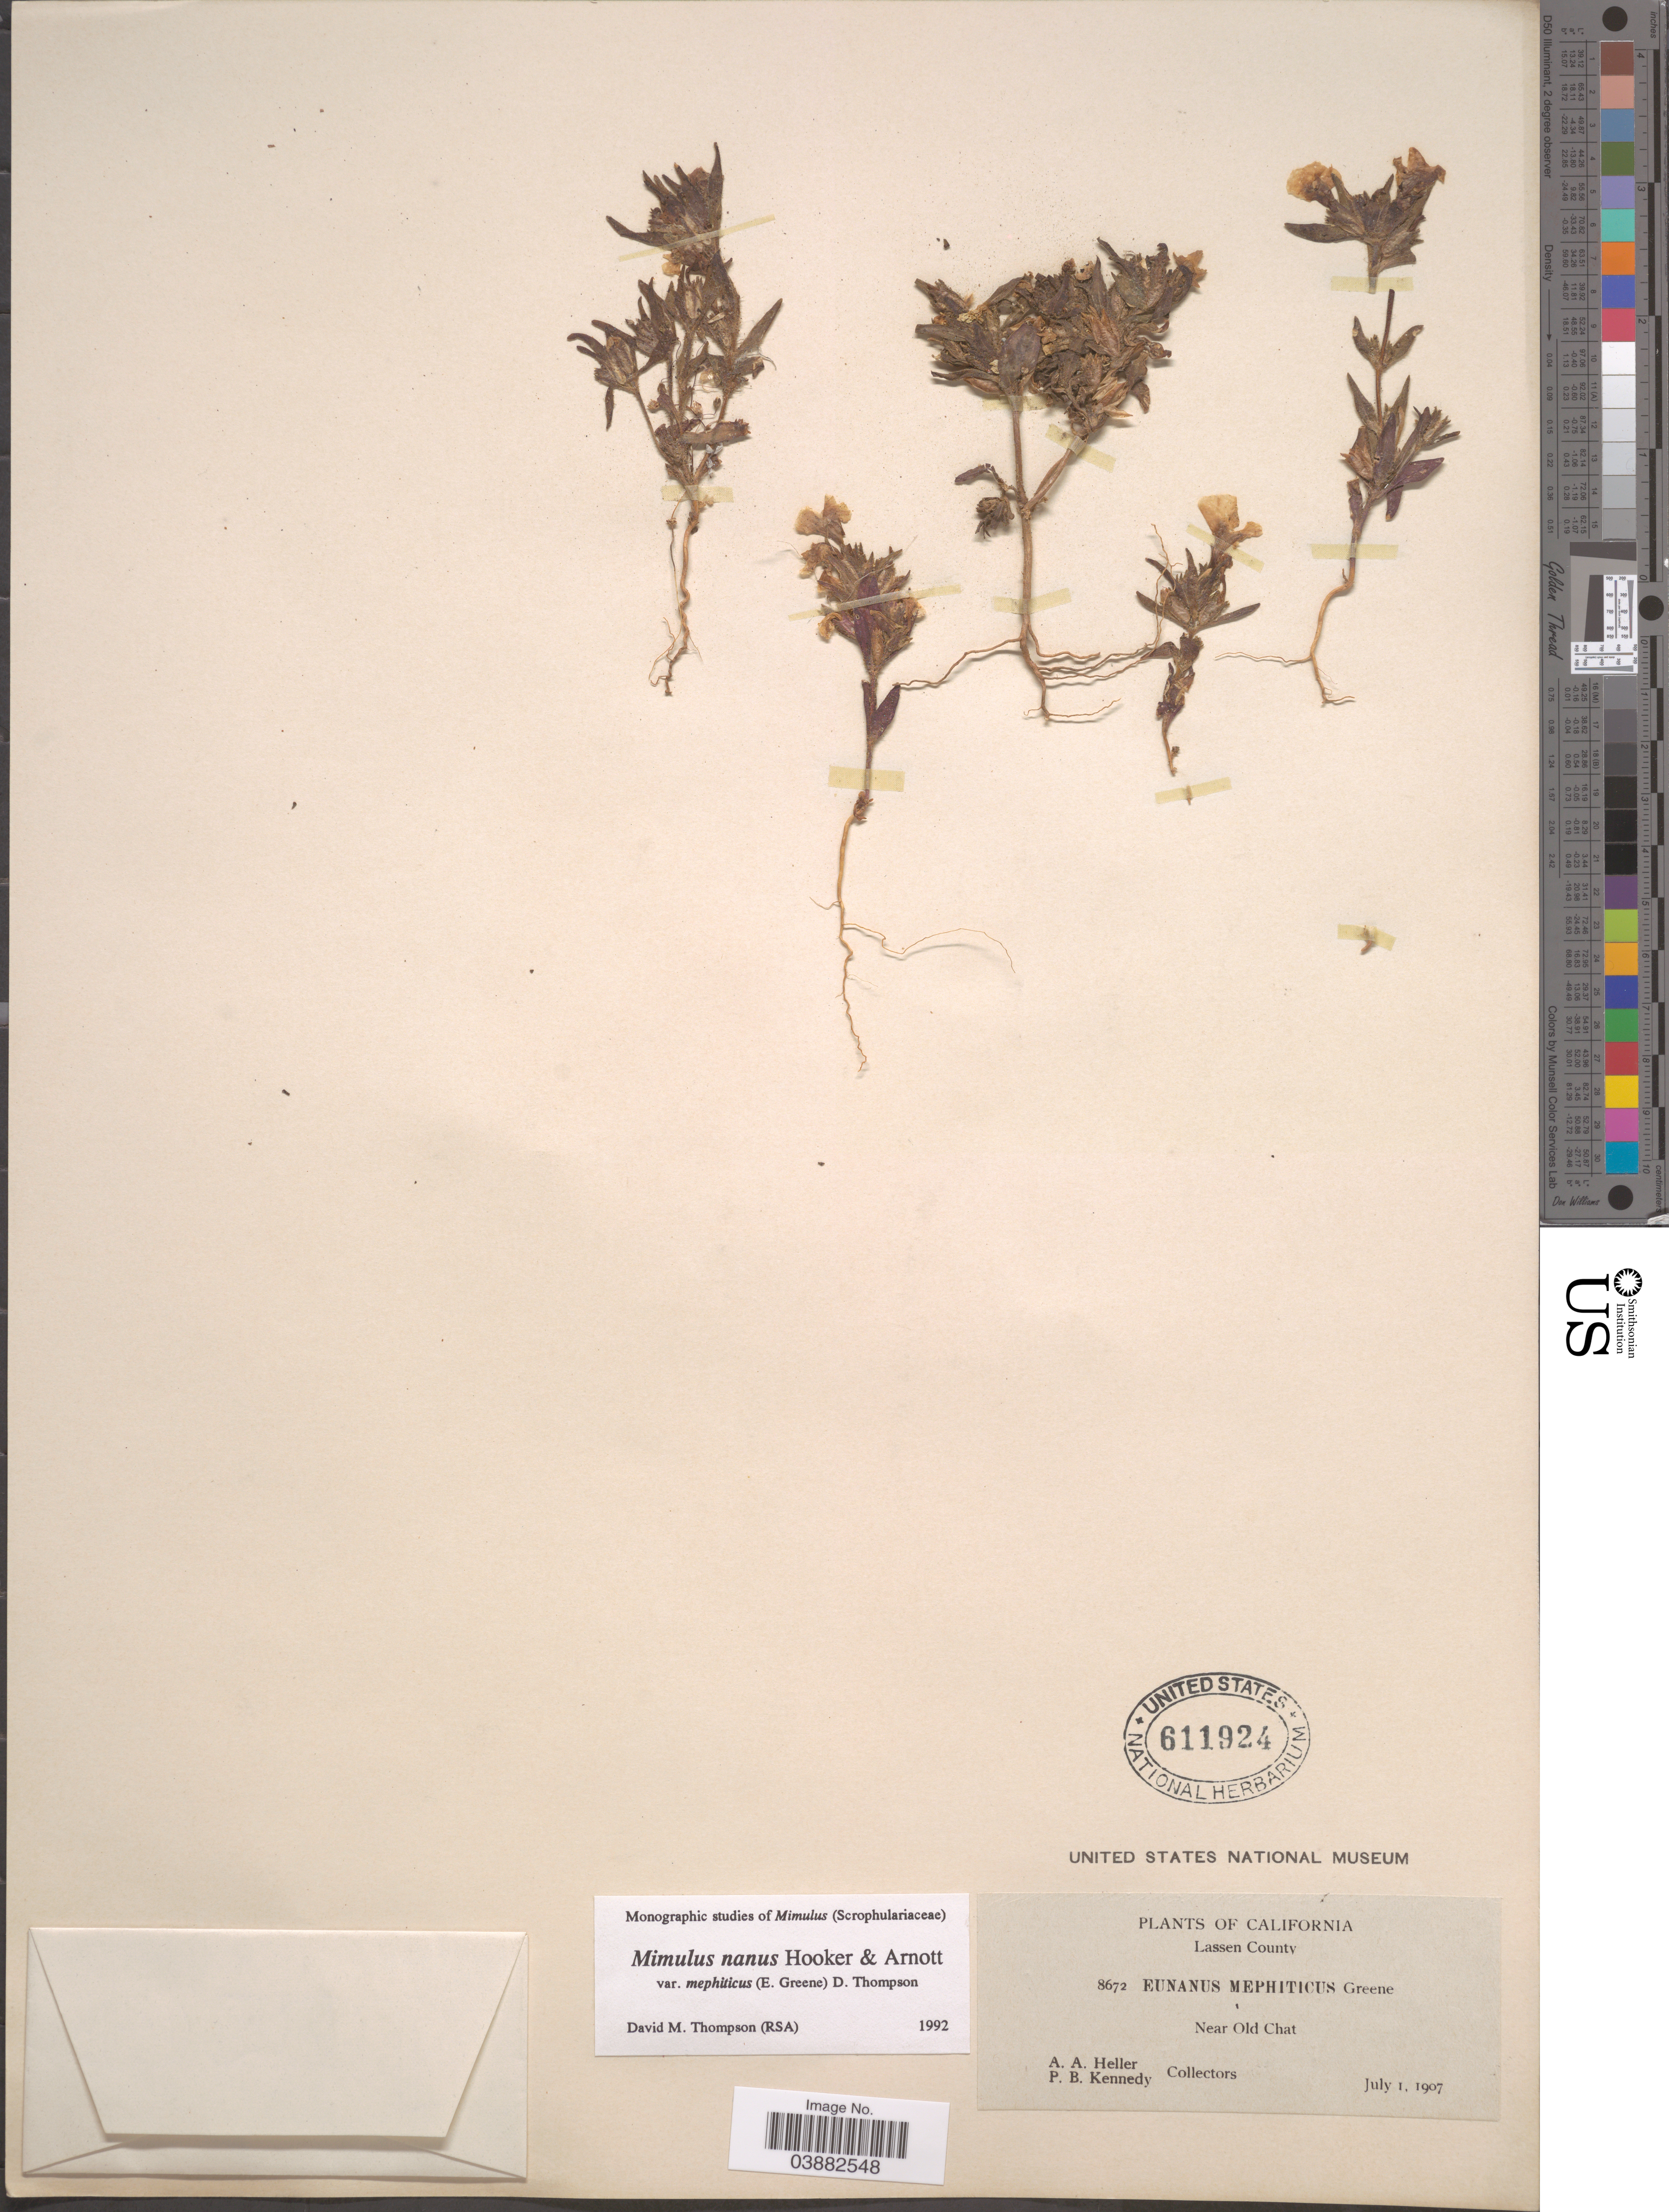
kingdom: Plantae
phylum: Tracheophyta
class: Magnoliopsida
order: Lamiales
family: Phrymaceae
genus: Mimulus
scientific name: Mimulus nanus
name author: Hook. & Arn.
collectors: A. A. Heller & P. B. Kennedy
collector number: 8672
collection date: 1907-07-01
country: United States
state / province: California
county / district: Lassen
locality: Lassen County. Near Old Chat.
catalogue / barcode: US 611924